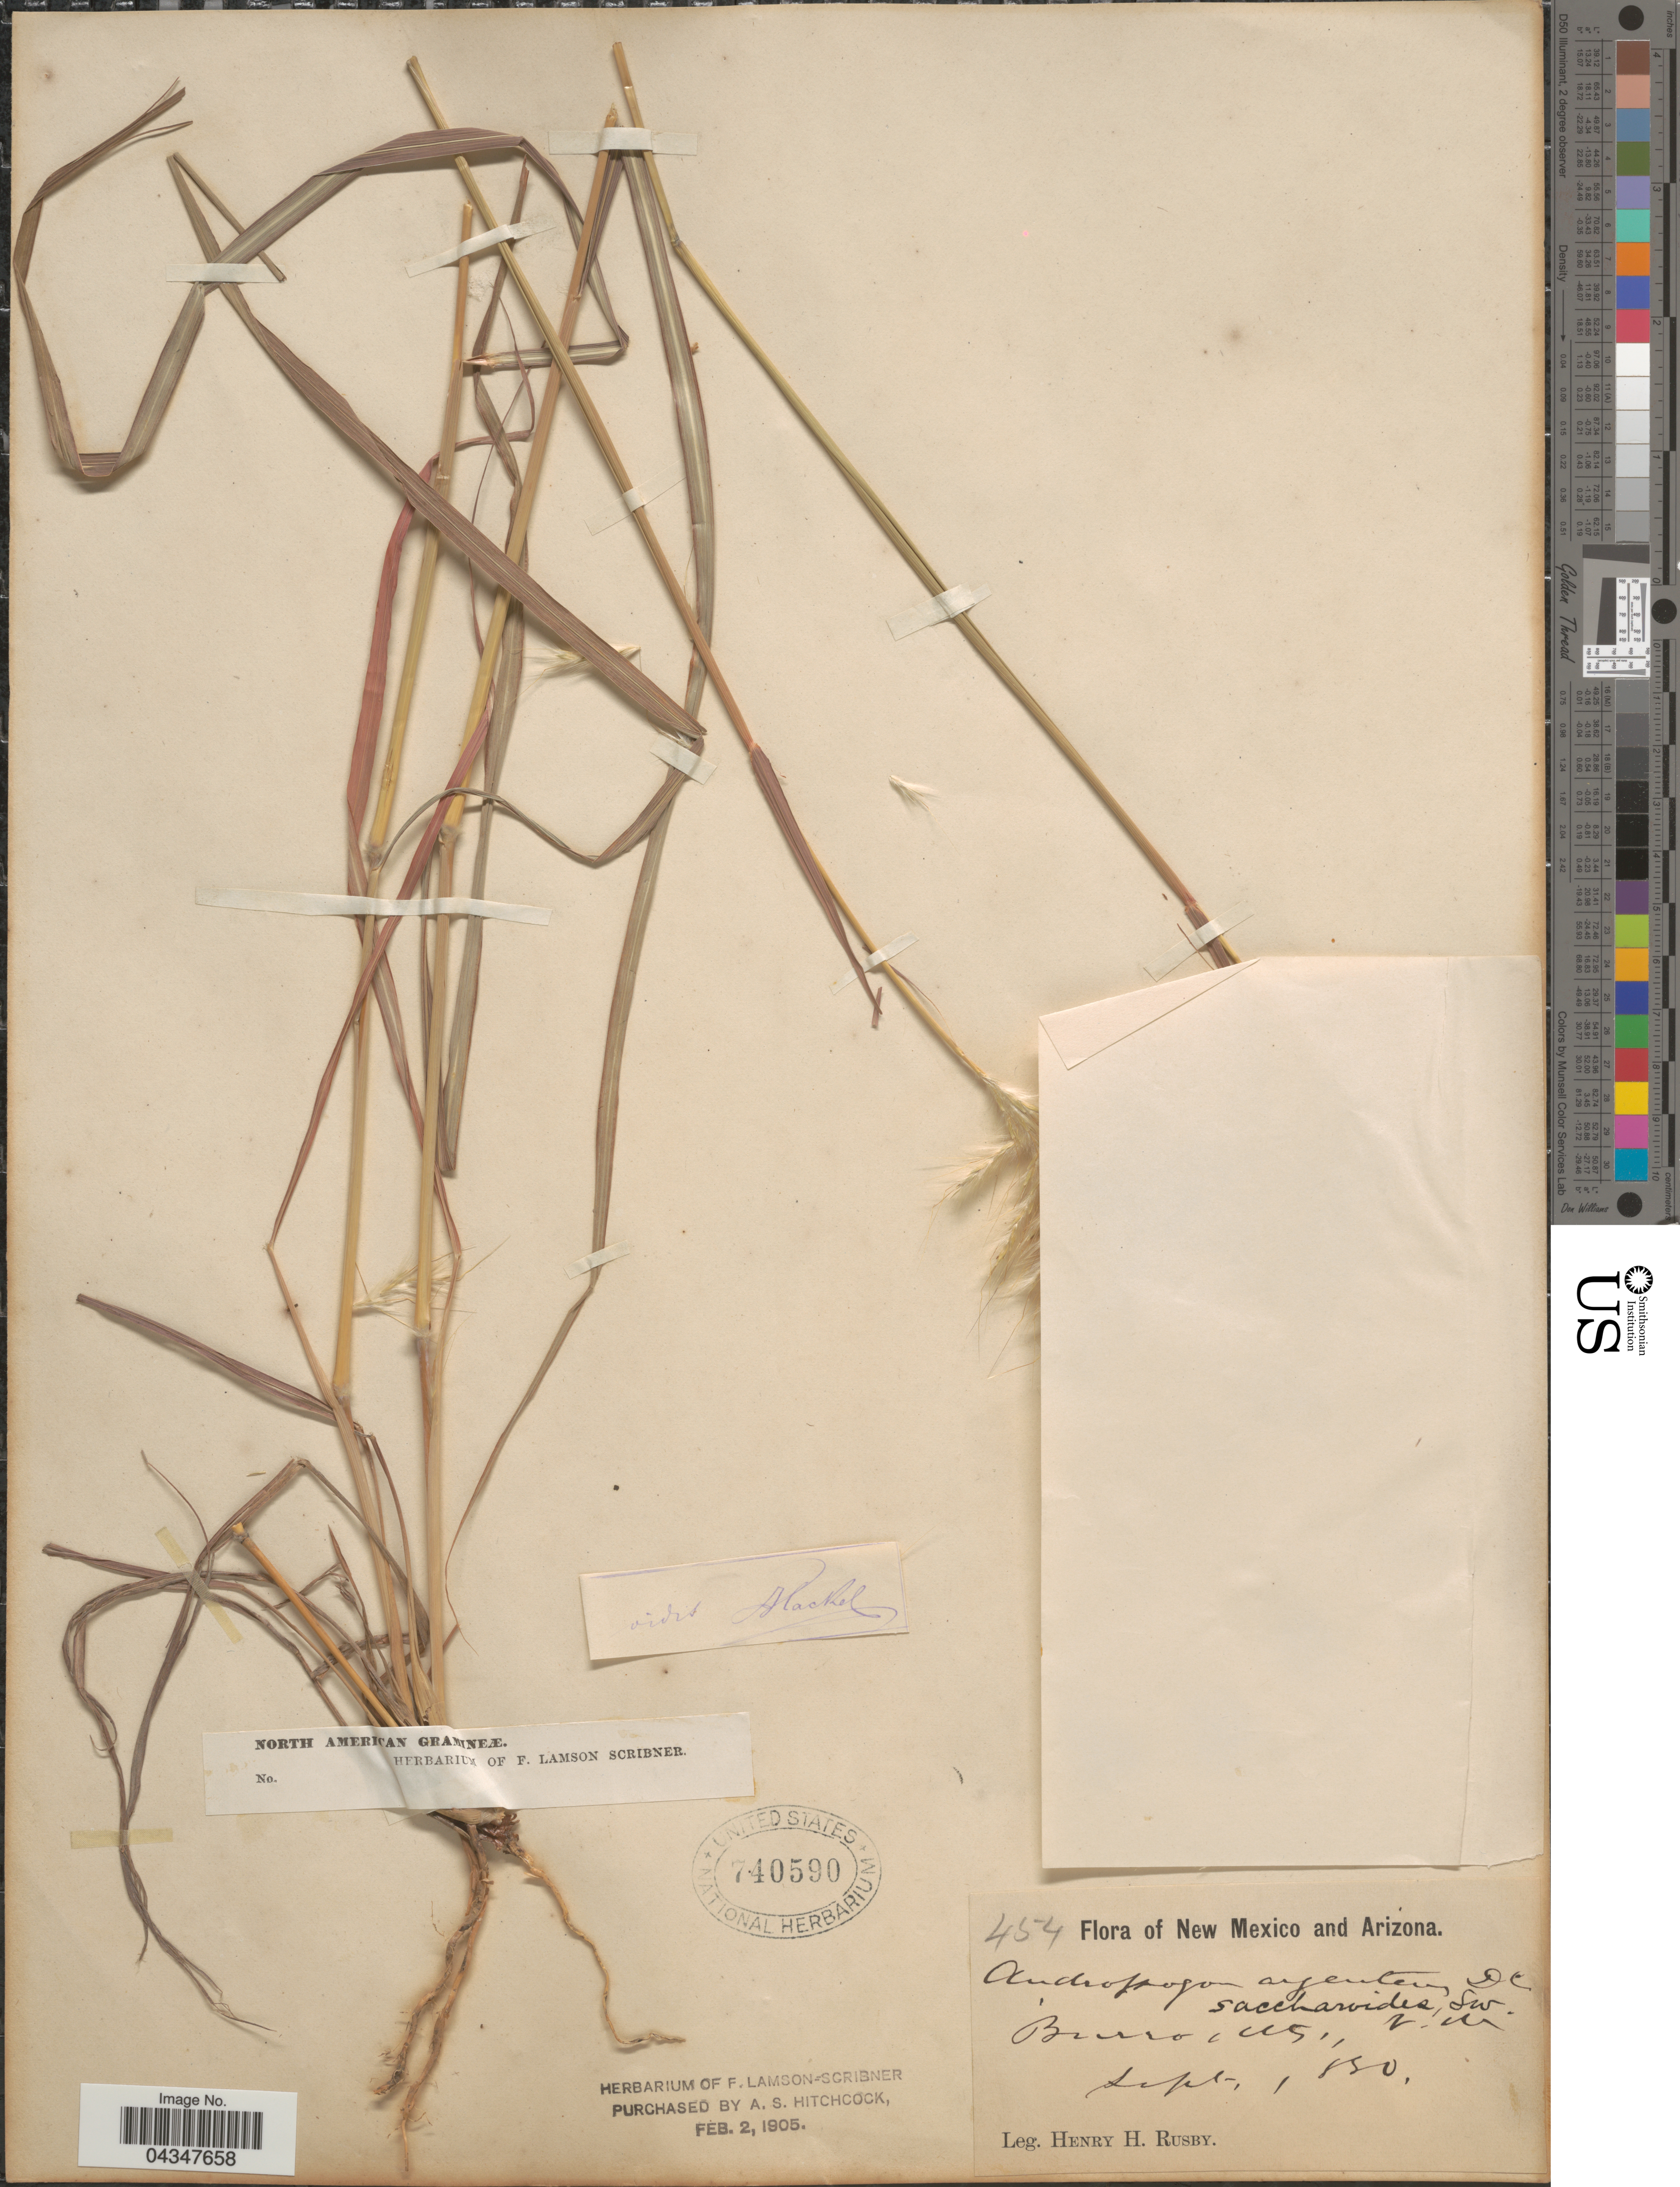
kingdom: Plantae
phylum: Tracheophyta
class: Liliopsida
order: Poales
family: Poaceae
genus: Bothriochloa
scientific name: Bothriochloa barbinodis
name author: (Lag.) Herter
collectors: H. H. Rusby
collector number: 454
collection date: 1850-09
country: United States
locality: New Mexico and Arizona. Burro Mts.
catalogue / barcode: US 740590